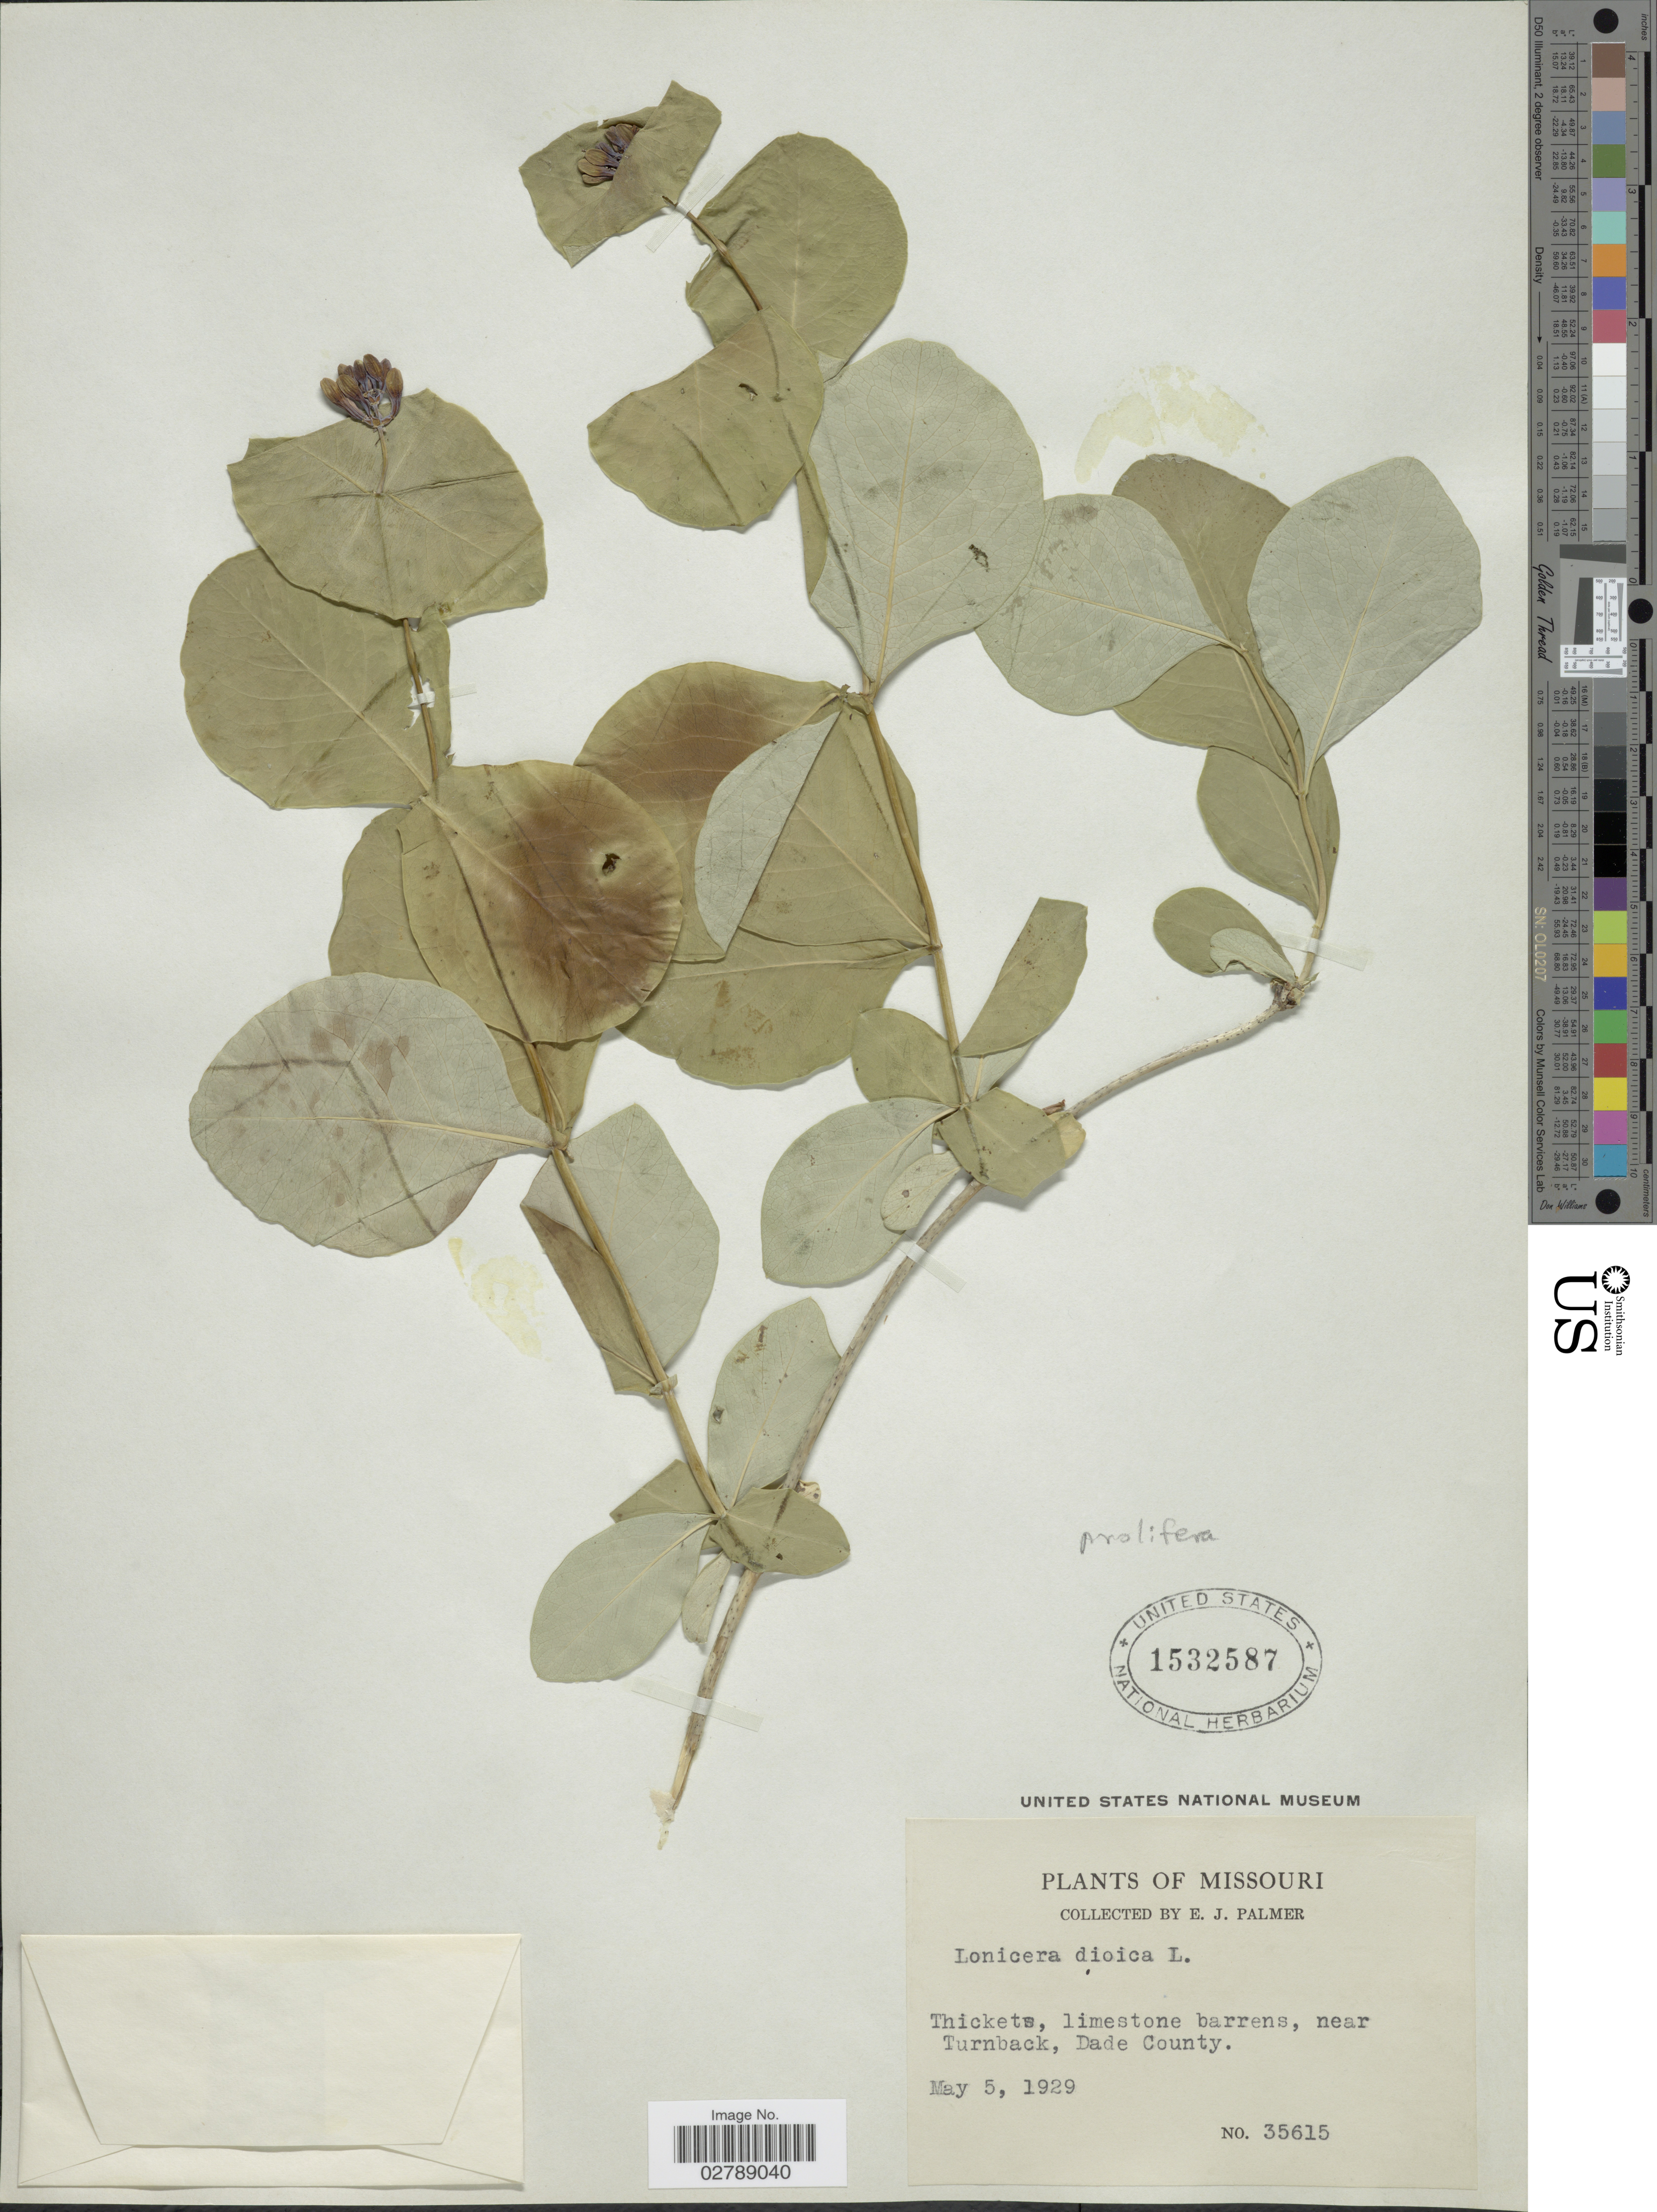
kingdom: Plantae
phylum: Tracheophyta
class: Magnoliopsida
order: Dipsacales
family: Caprifoliaceae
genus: Lonicera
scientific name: Lonicera dioica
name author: L.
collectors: E. J. Palmer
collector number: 35615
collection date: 1929-05-05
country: United States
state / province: Missouri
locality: Thickets, limestone barrens, near Turnback, Dade County.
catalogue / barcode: US 1532587